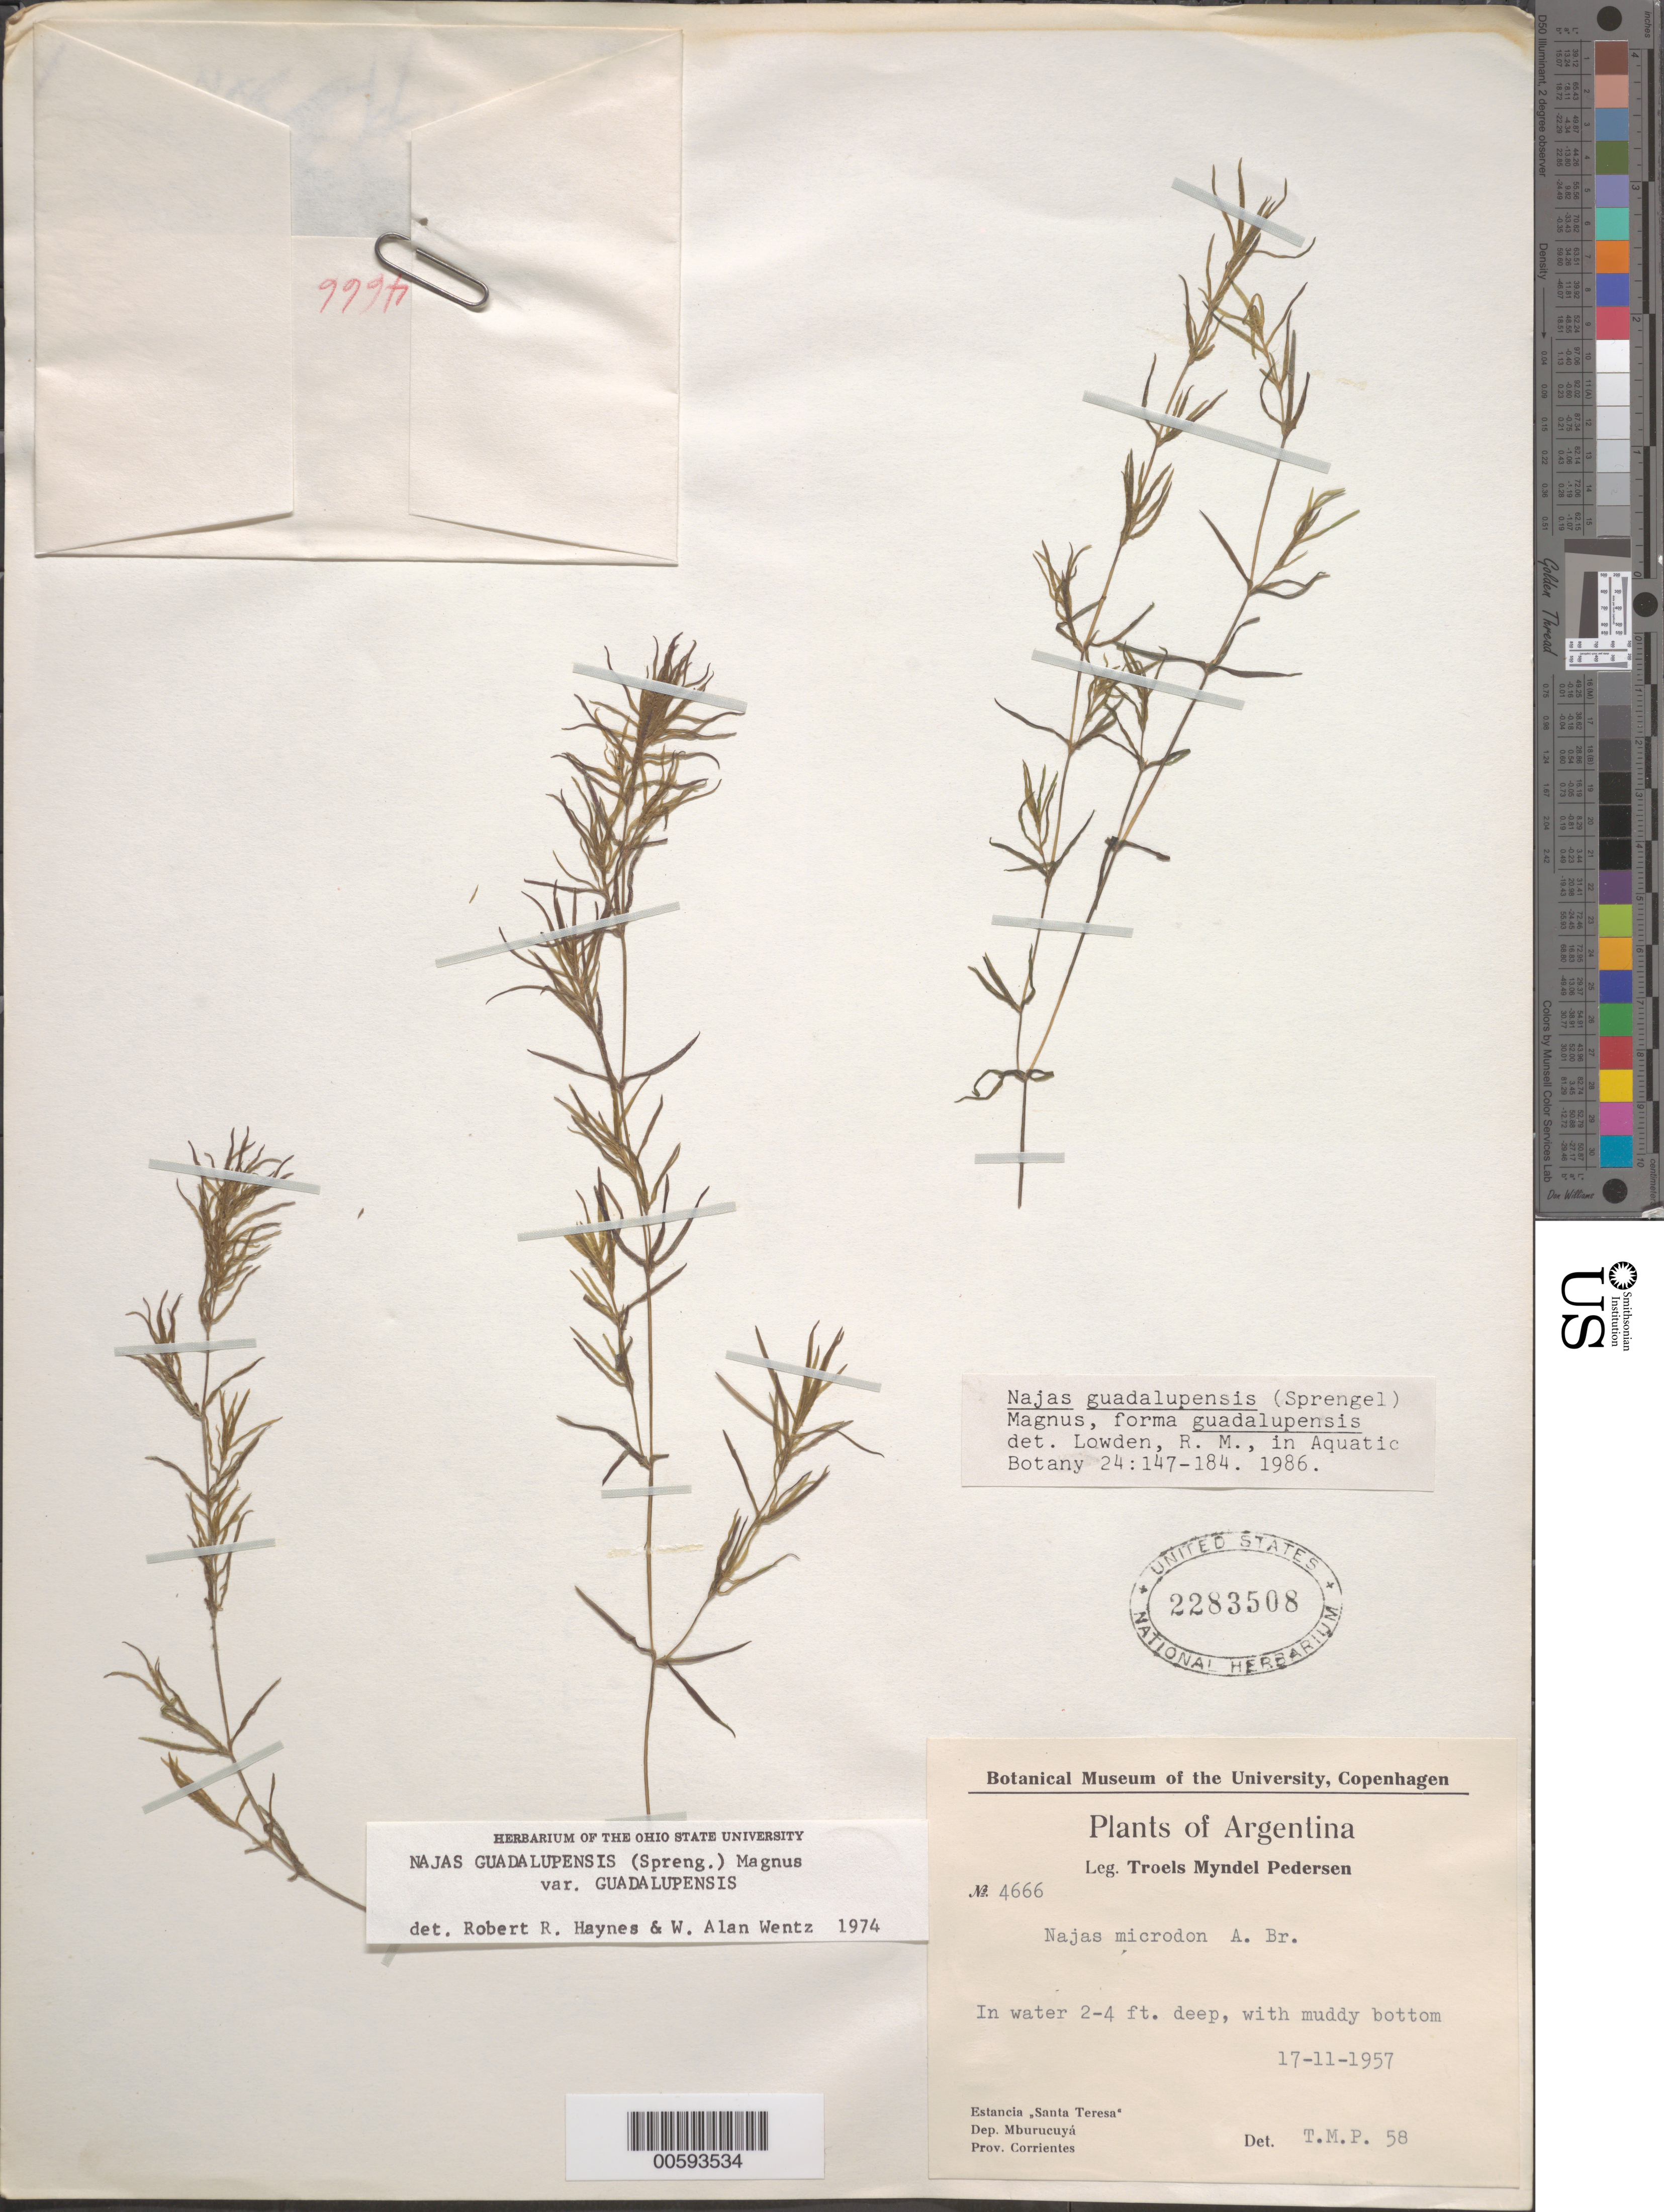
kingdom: Plantae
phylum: Tracheophyta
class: Liliopsida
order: Alismatales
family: Hydrocharitaceae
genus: Najas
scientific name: Najas guadalupensis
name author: (Spreng.) Magnus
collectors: T. M. Pedersen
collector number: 4666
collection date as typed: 17 Nov 1957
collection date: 1957-11-17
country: Argentina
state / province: Corrientes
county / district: Mburucuyá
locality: Santa Teresa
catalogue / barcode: US 2283508